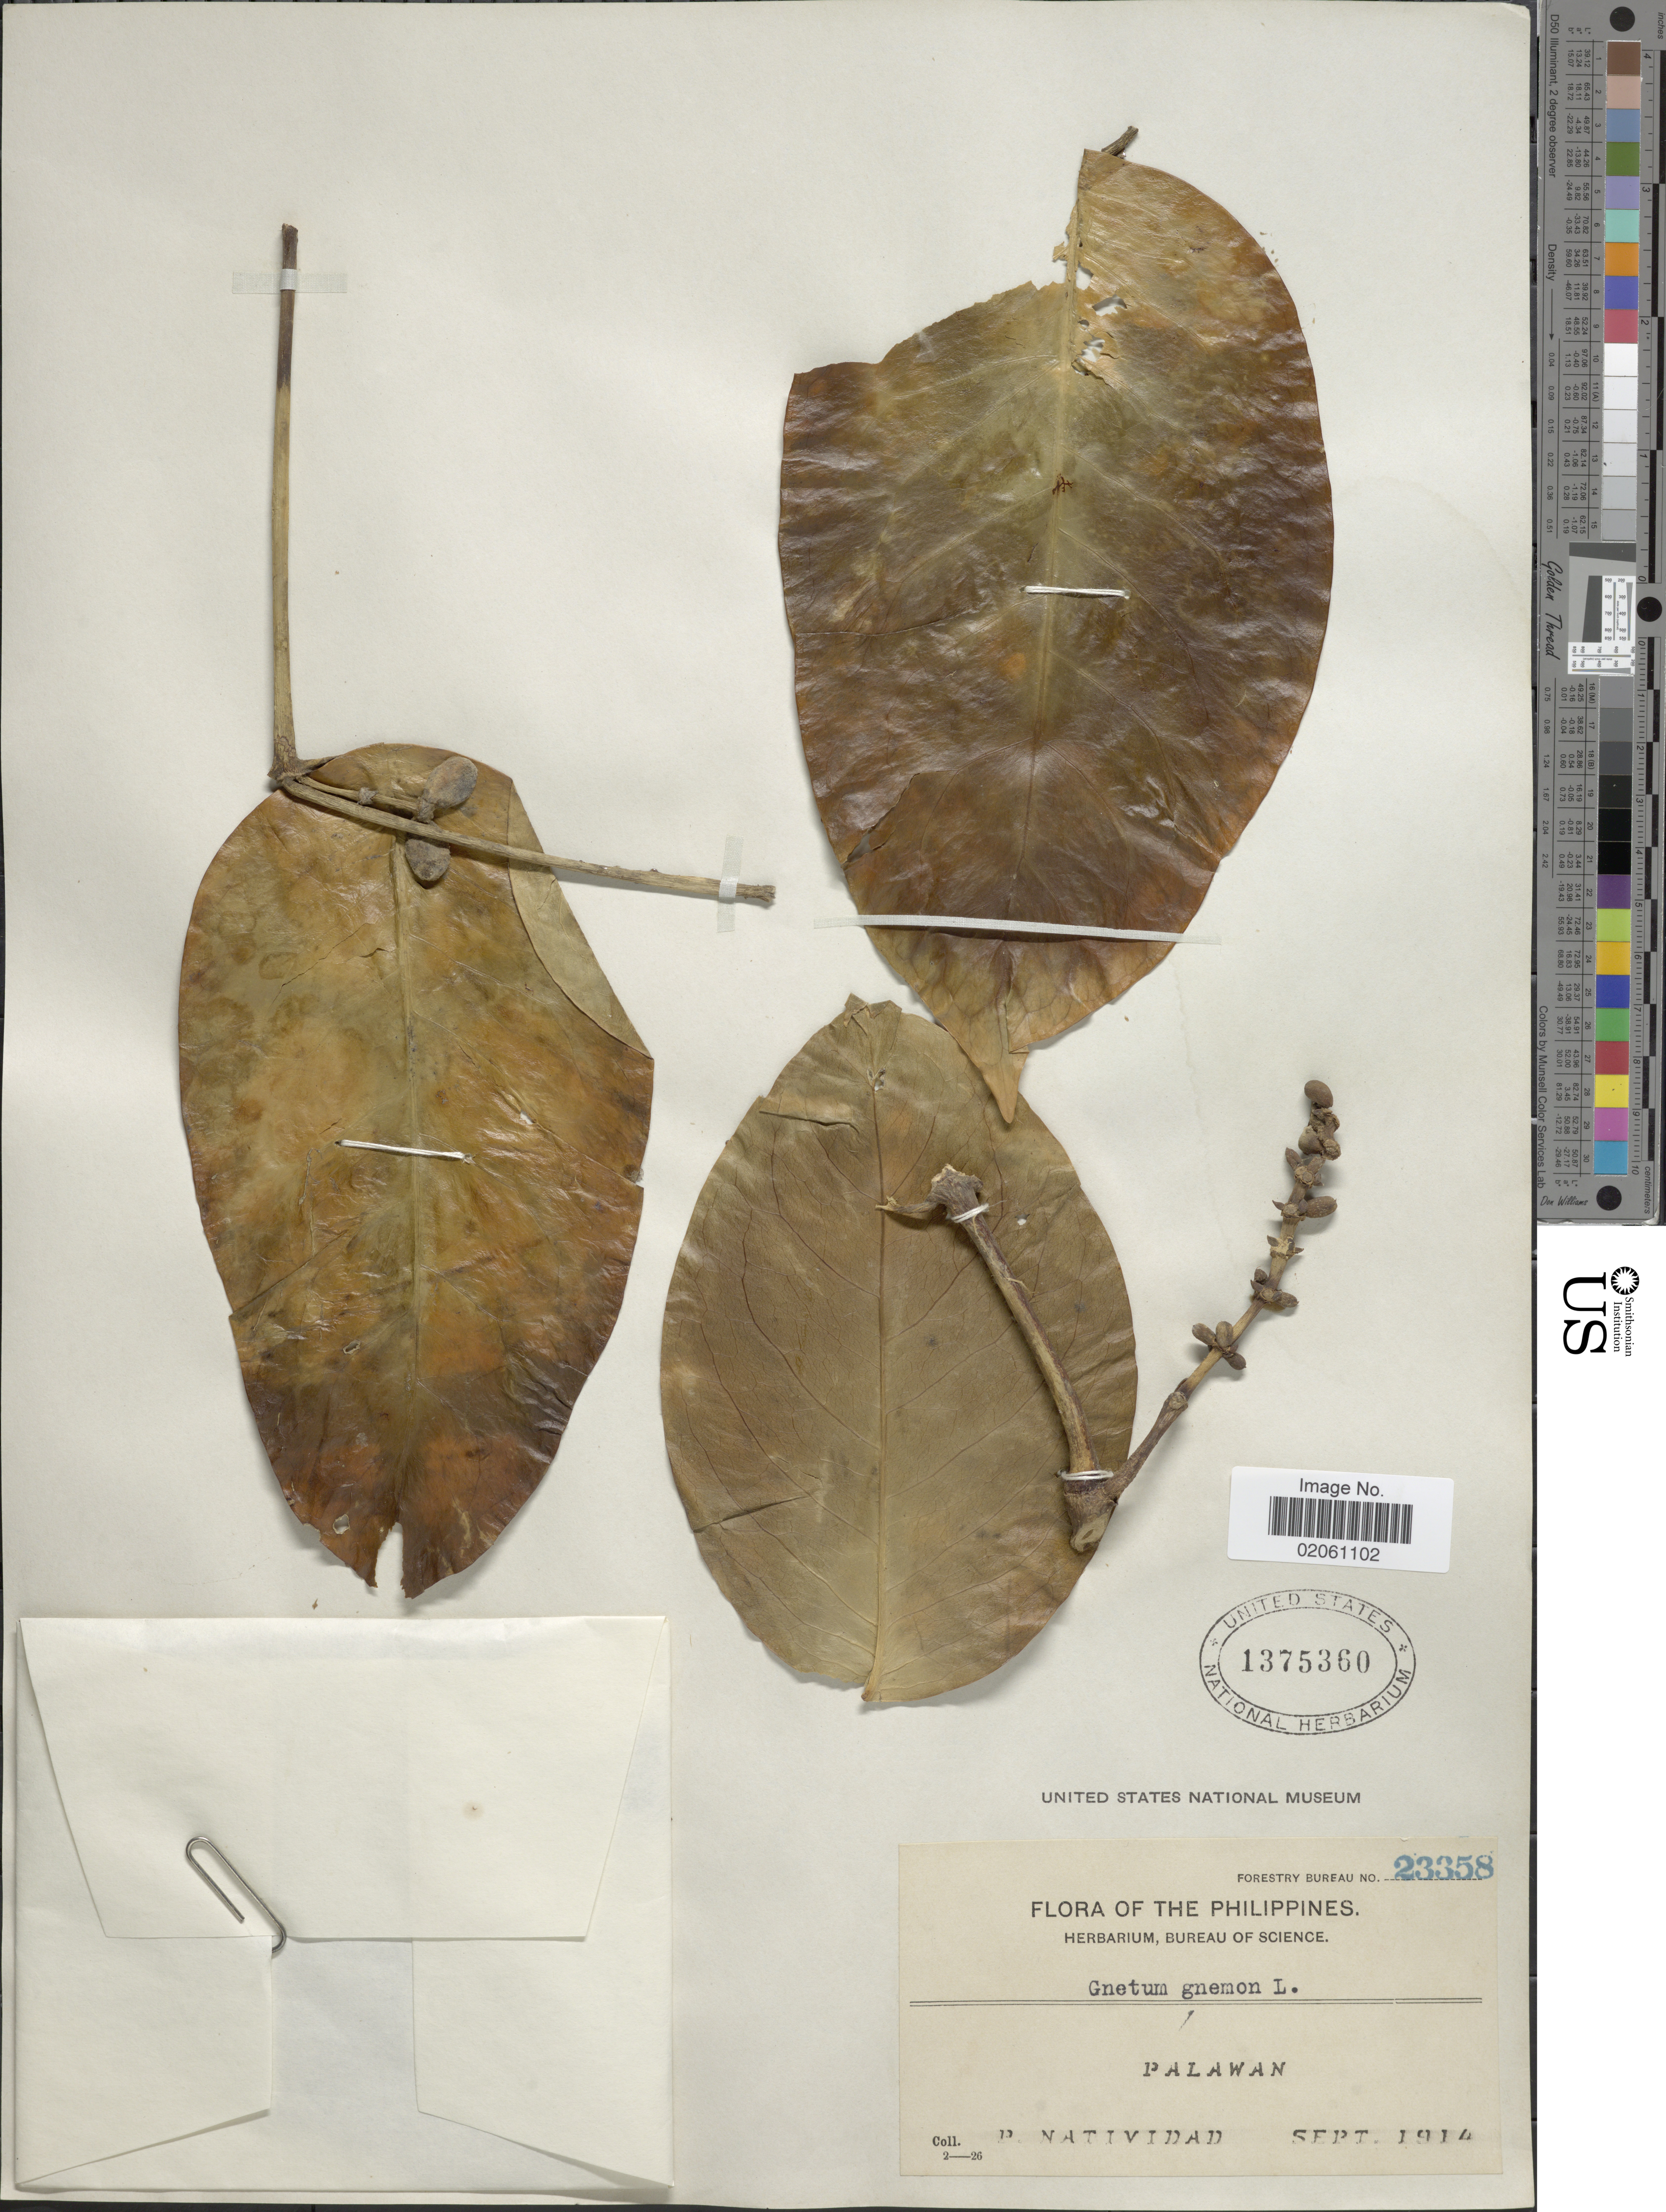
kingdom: Plantae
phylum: Tracheophyta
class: Gnetopsida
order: Gnetales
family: Gnetaceae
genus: Gnetum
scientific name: Gnetum gnemon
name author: L.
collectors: P. Natividad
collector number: Forestry Bureau 23358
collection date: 1914-09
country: Philippines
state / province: Mimaropa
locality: Palawan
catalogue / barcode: US 1375360